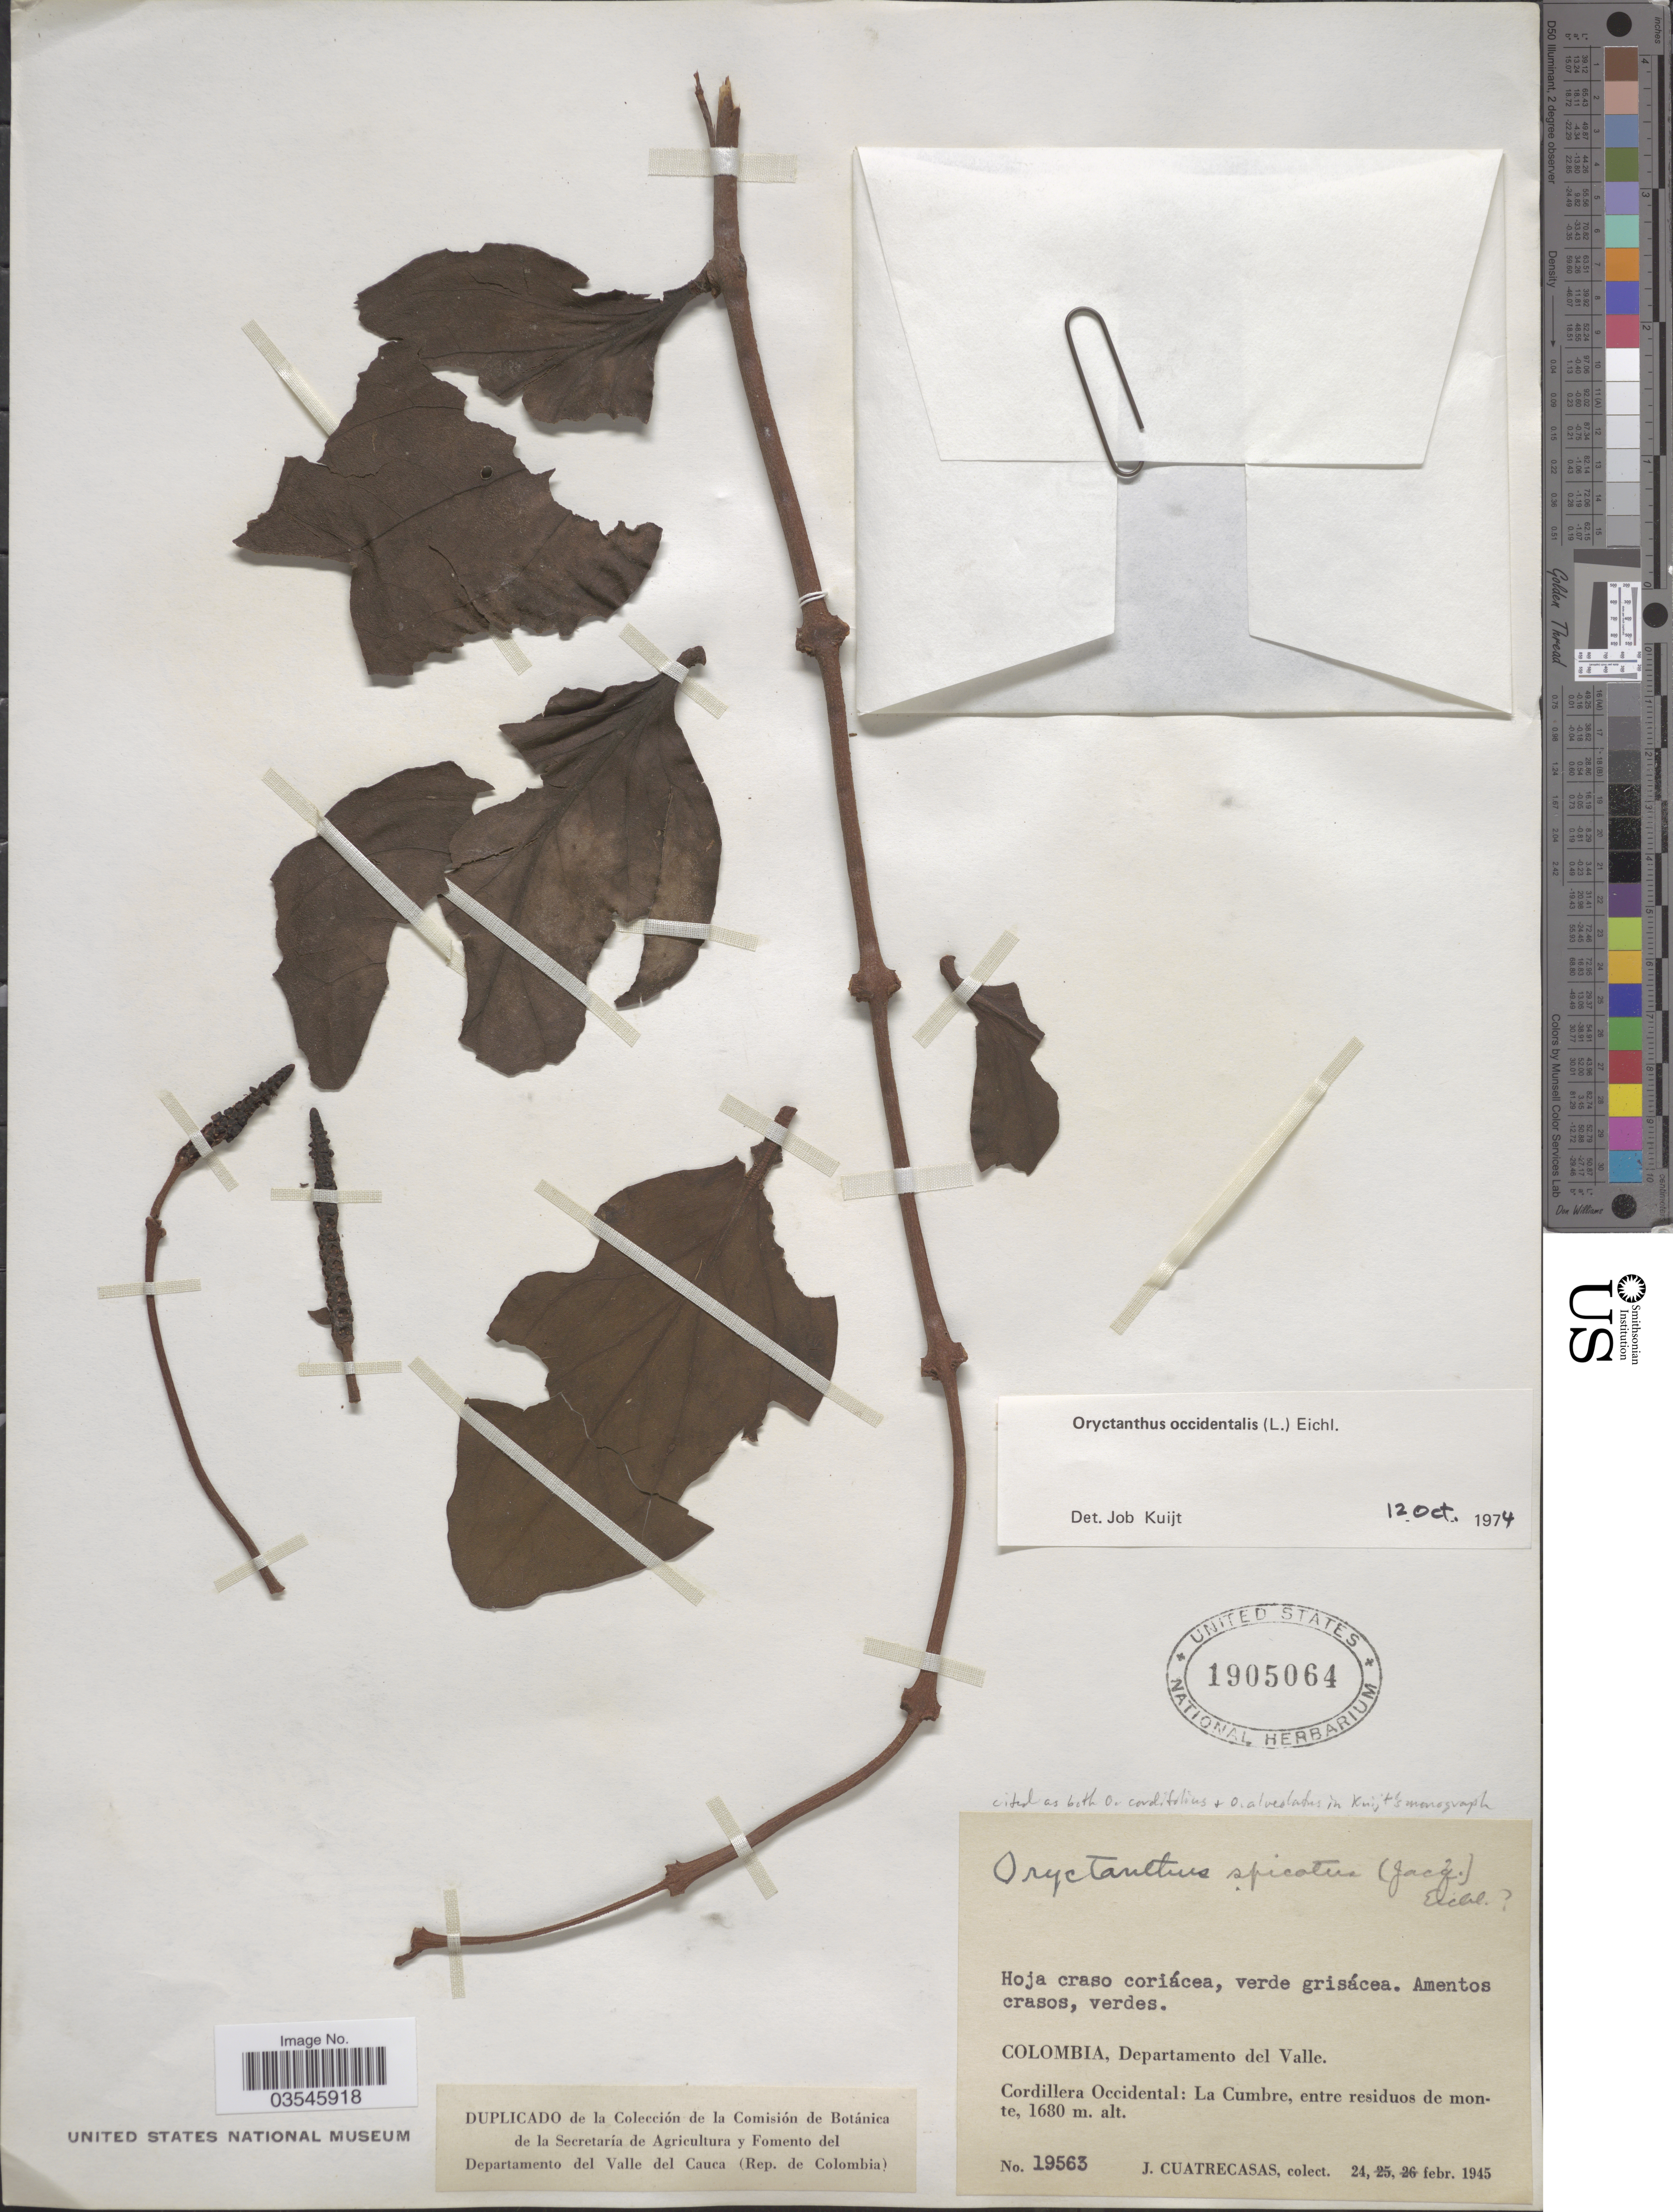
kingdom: Plantae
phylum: Tracheophyta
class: Magnoliopsida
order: Santalales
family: Loranthaceae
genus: Oryctanthus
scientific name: Oryctanthus occidentalis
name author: (L.) Eichler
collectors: J. Cuatrecasas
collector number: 19563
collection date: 1945-02-24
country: Colombia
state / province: Valle del Cauca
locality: Departamento del Valle. Cordillera Occidental: La Cumbre.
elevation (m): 1680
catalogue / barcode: US 1905064